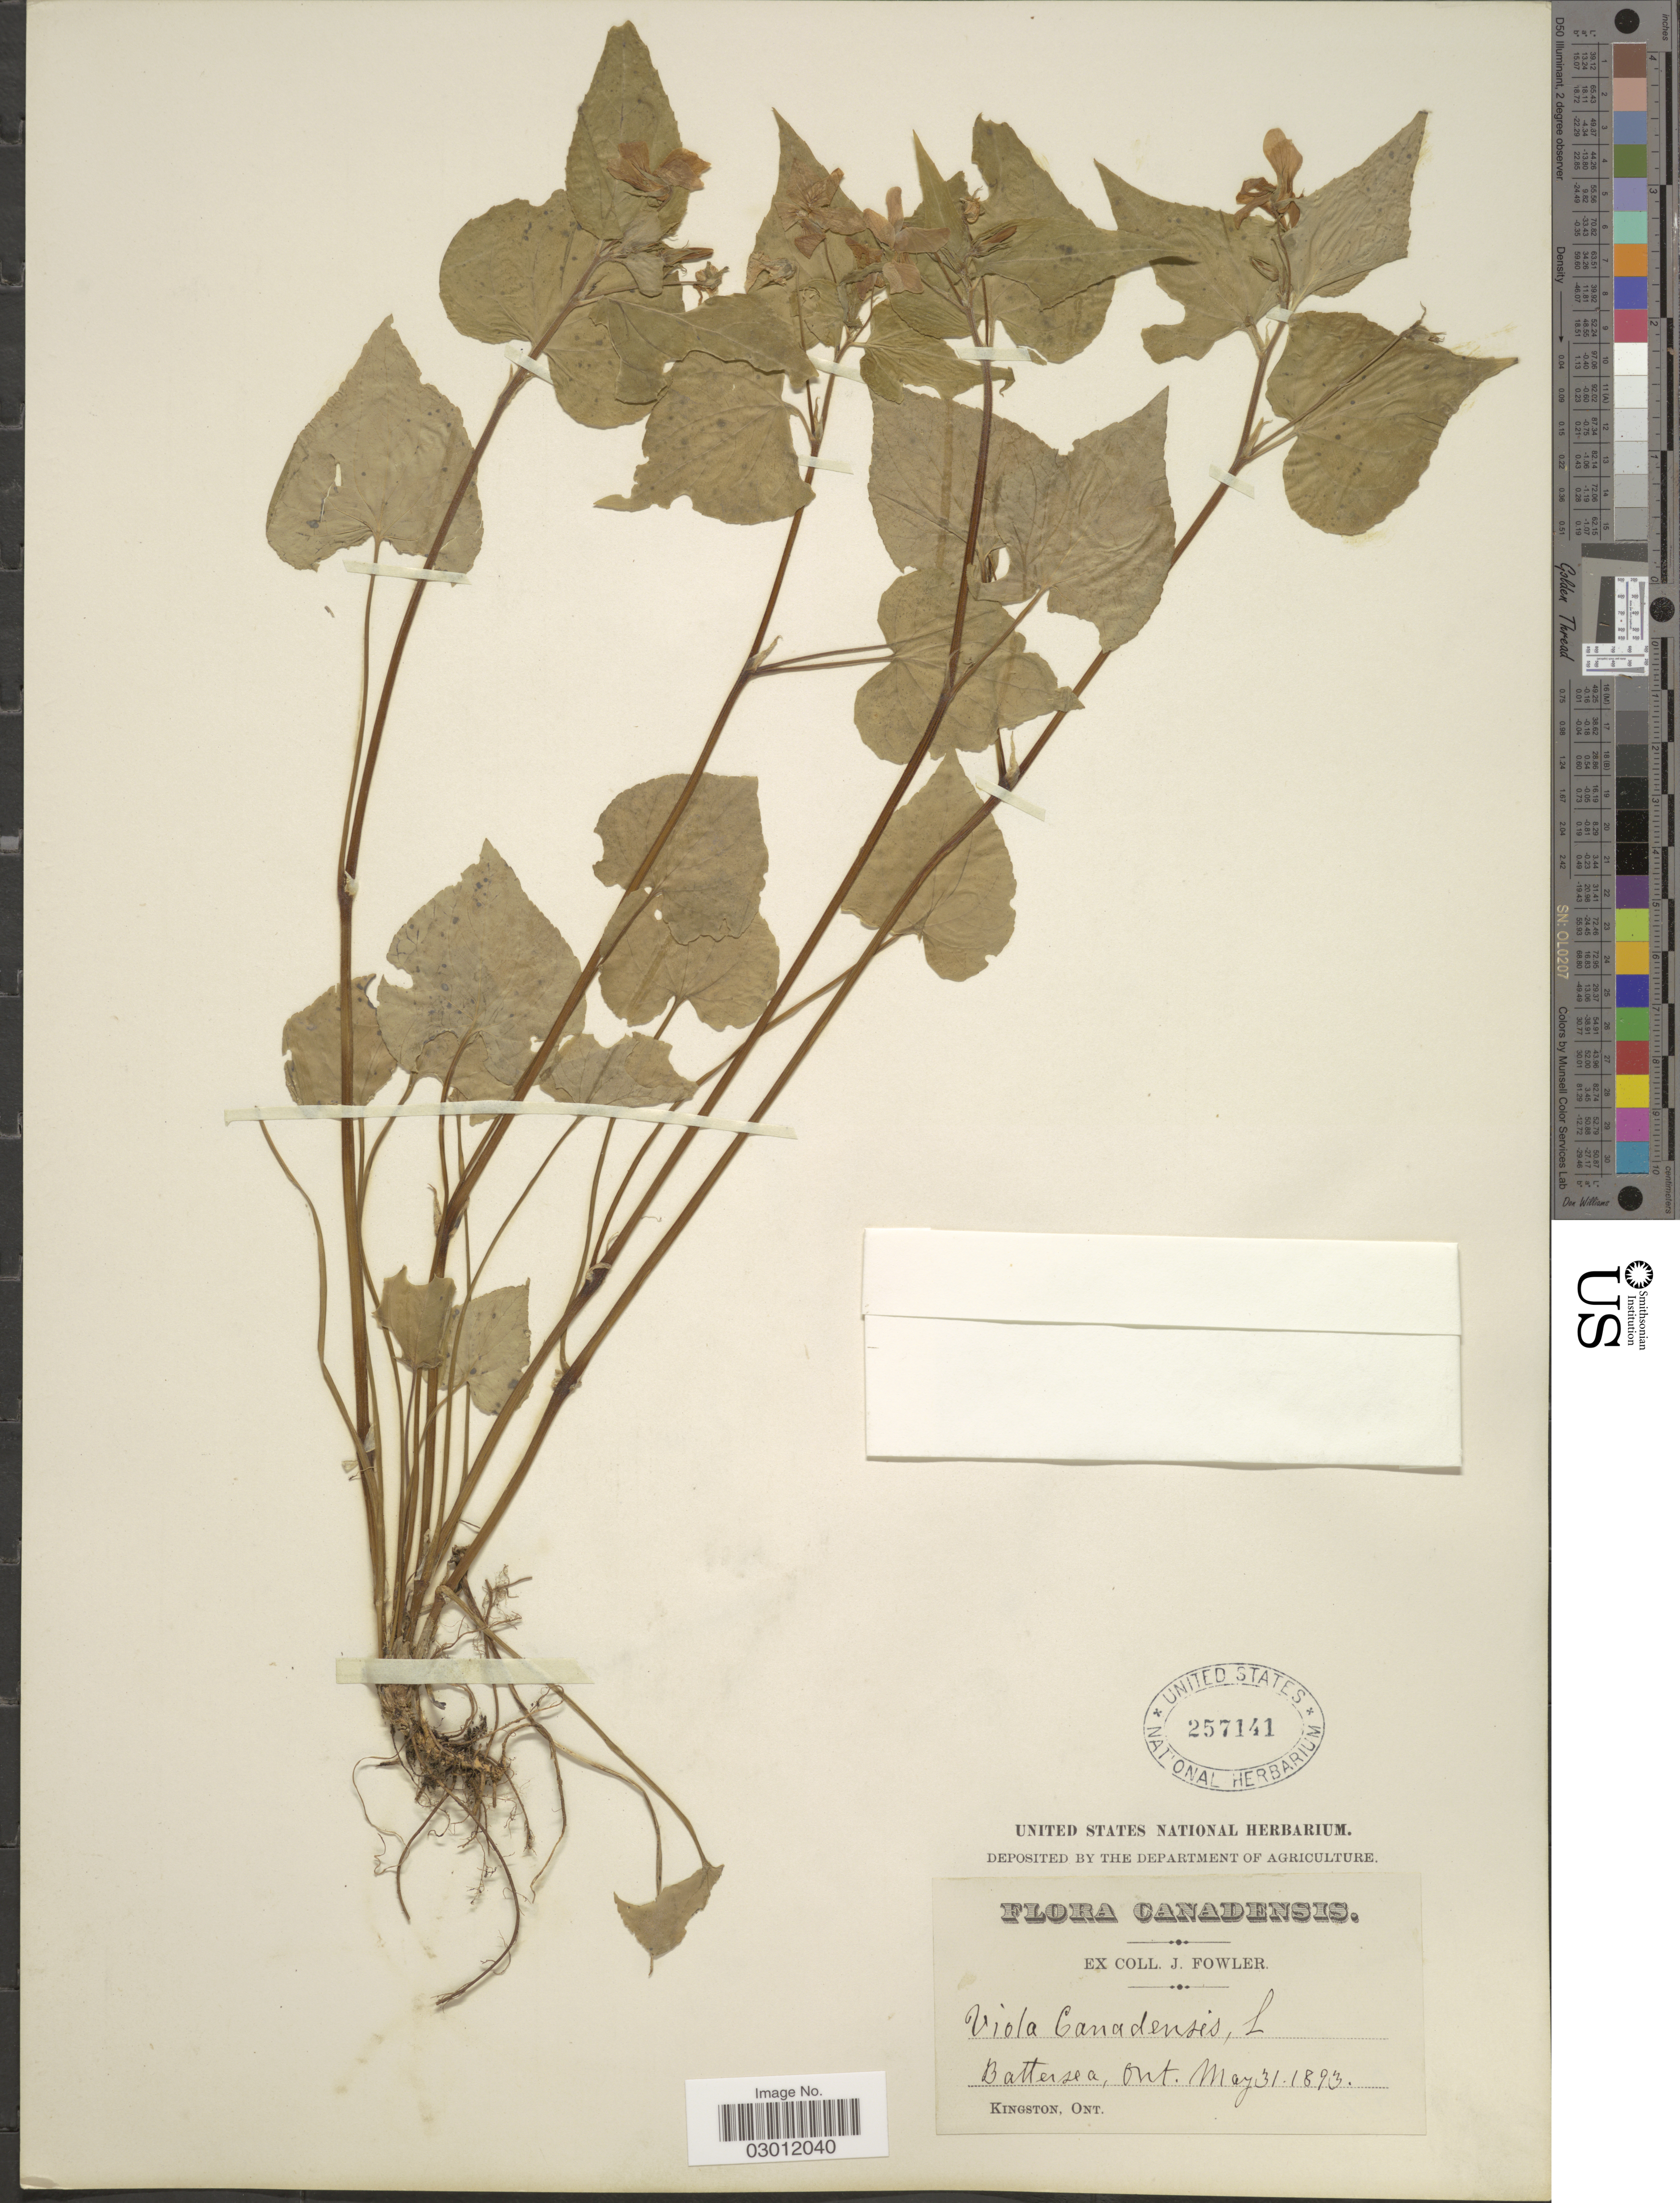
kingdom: Plantae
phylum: Tracheophyta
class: Magnoliopsida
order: Malpighiales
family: Violaceae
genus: Viola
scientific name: Viola canadensis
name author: L.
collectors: J. Fowler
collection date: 1893-05-31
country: Canada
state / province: Ontario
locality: Battersea, Ont.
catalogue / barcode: US 257141